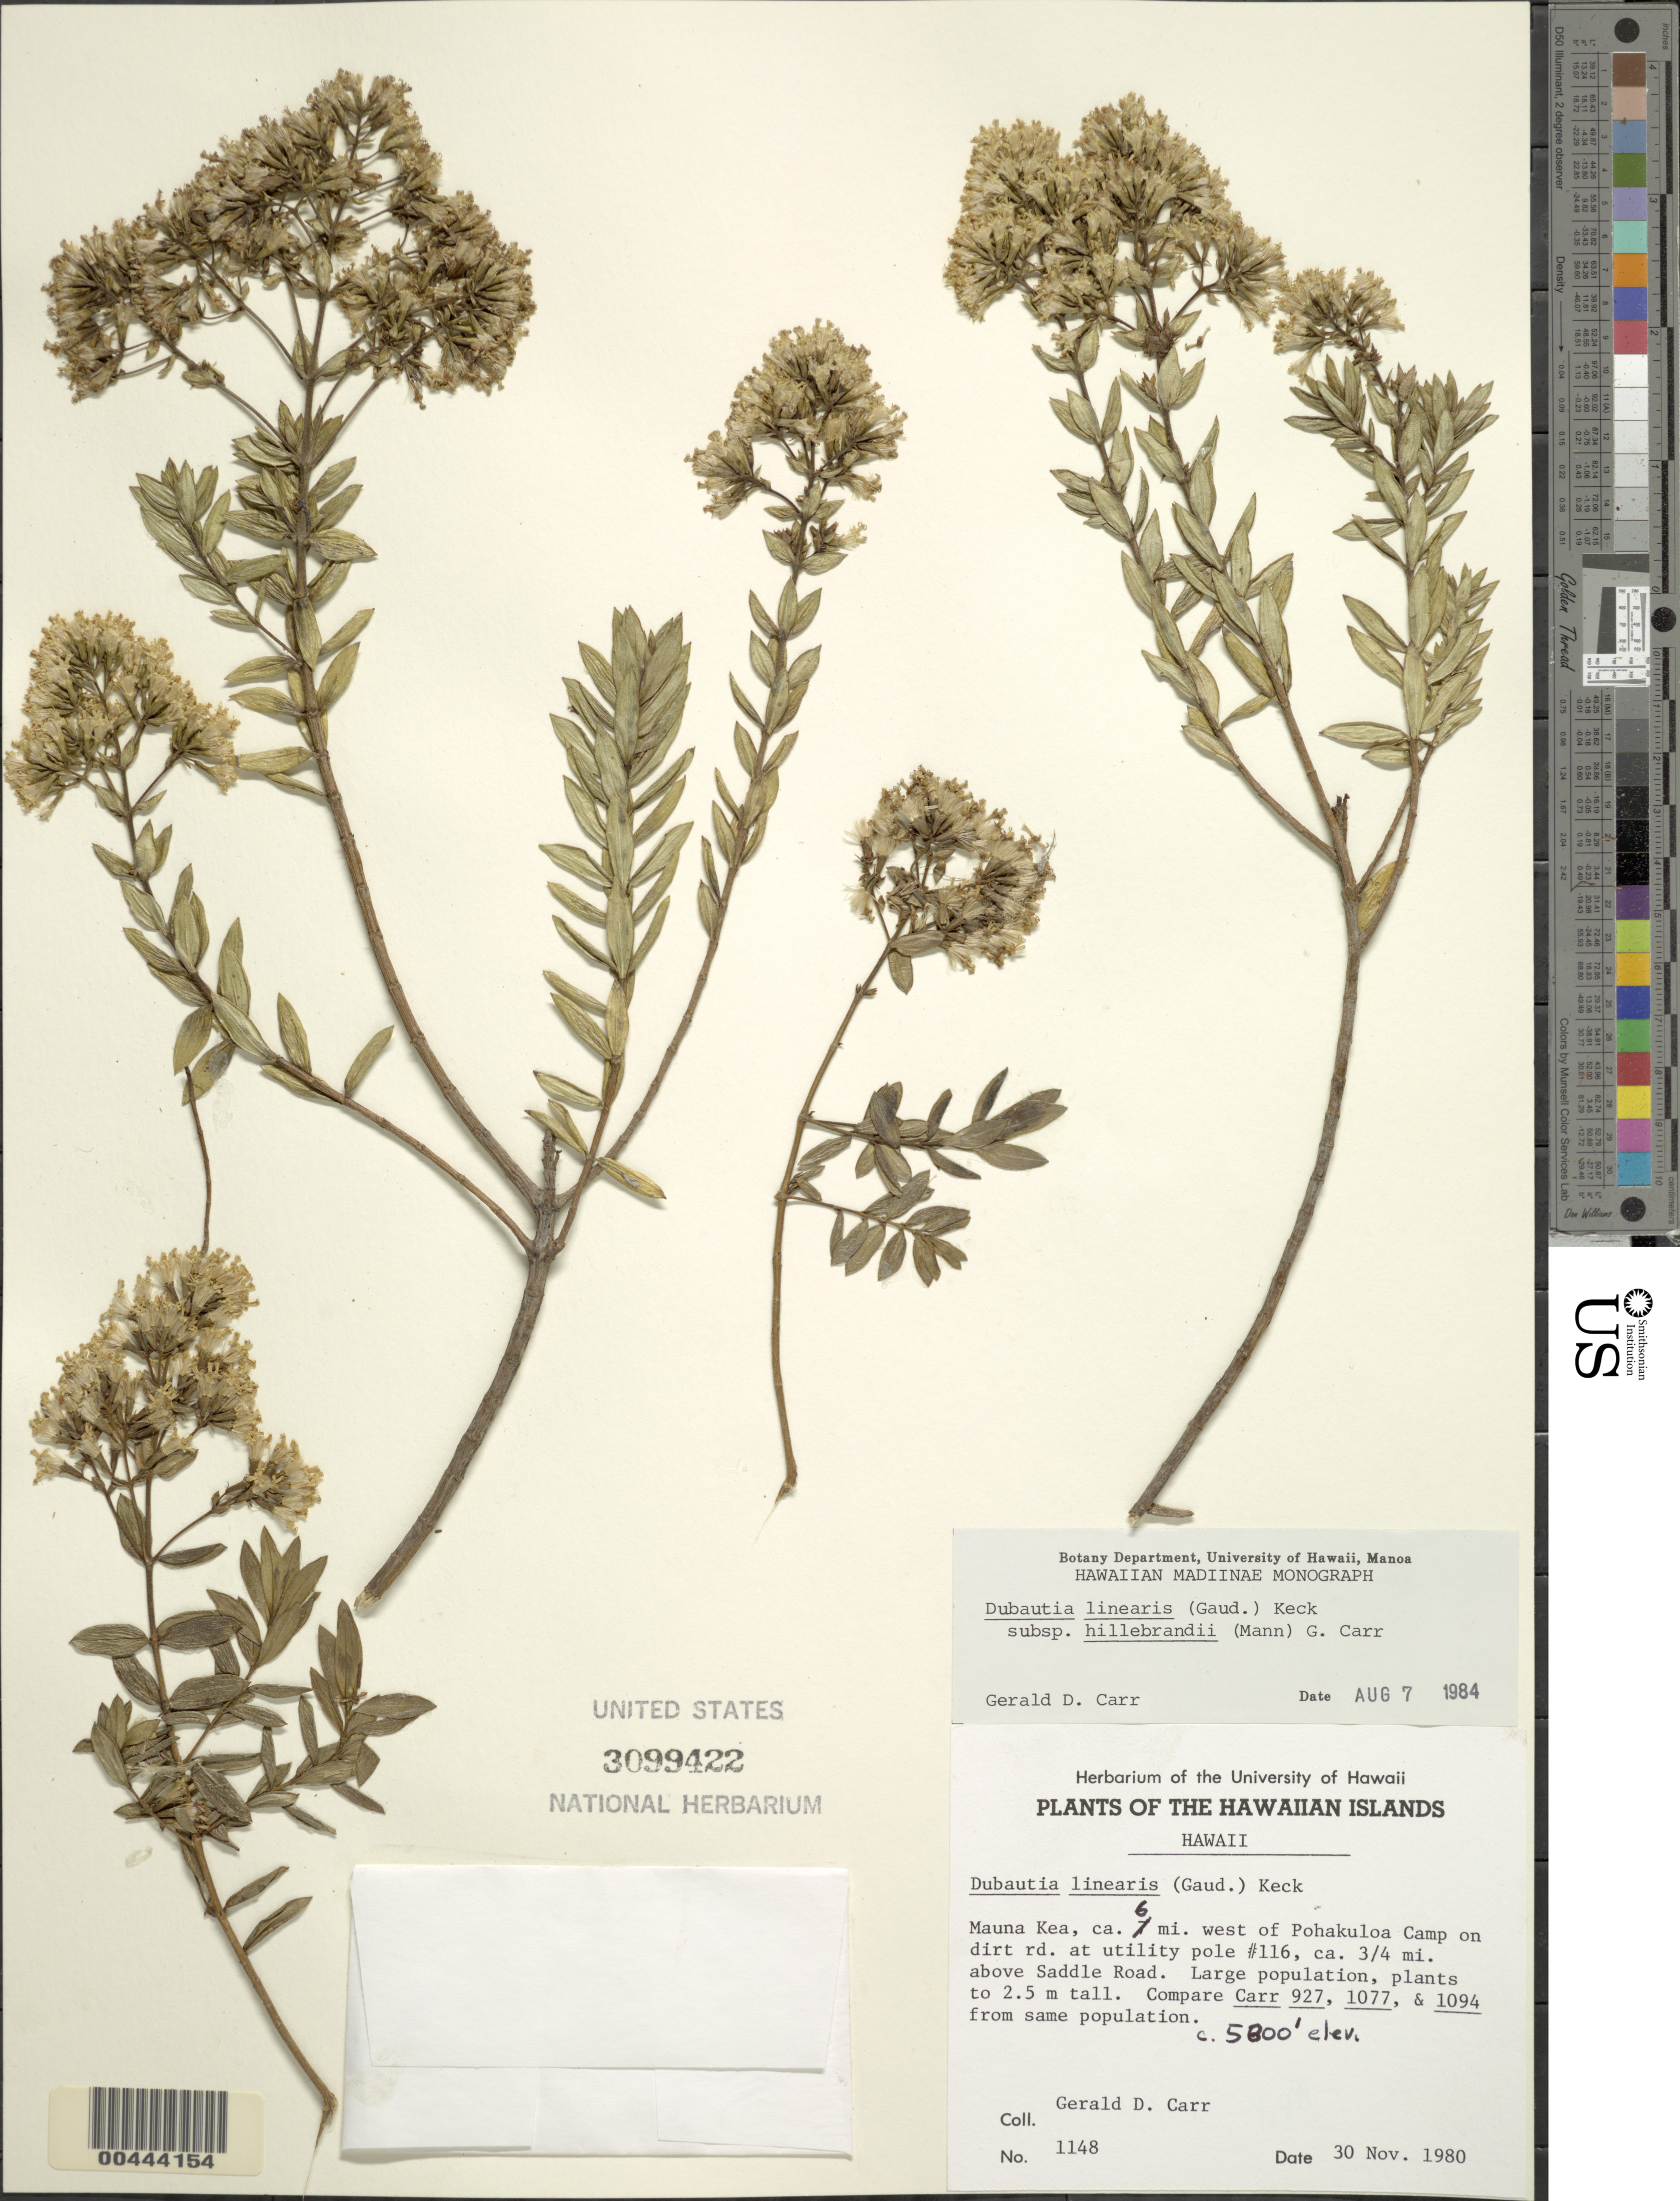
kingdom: Plantae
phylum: Tracheophyta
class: Magnoliopsida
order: Asterales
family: Asteraceae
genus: Dubautia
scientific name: Dubautia linearis subsp. hillebrandii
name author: (H. Mann) G.D. Carr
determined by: Carr, G. D.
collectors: G. D. Carr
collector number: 1148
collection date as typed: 30 Nov 1980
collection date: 1980-11-30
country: United States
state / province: Hawaii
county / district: Hawaii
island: Hawaii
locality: Mauna Kea, ca 6 mi W of Pohakuloa Camp on dirt rd. at utility pole #116, ca 0.75 mi above Saddle Road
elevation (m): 1768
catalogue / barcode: US 3099422